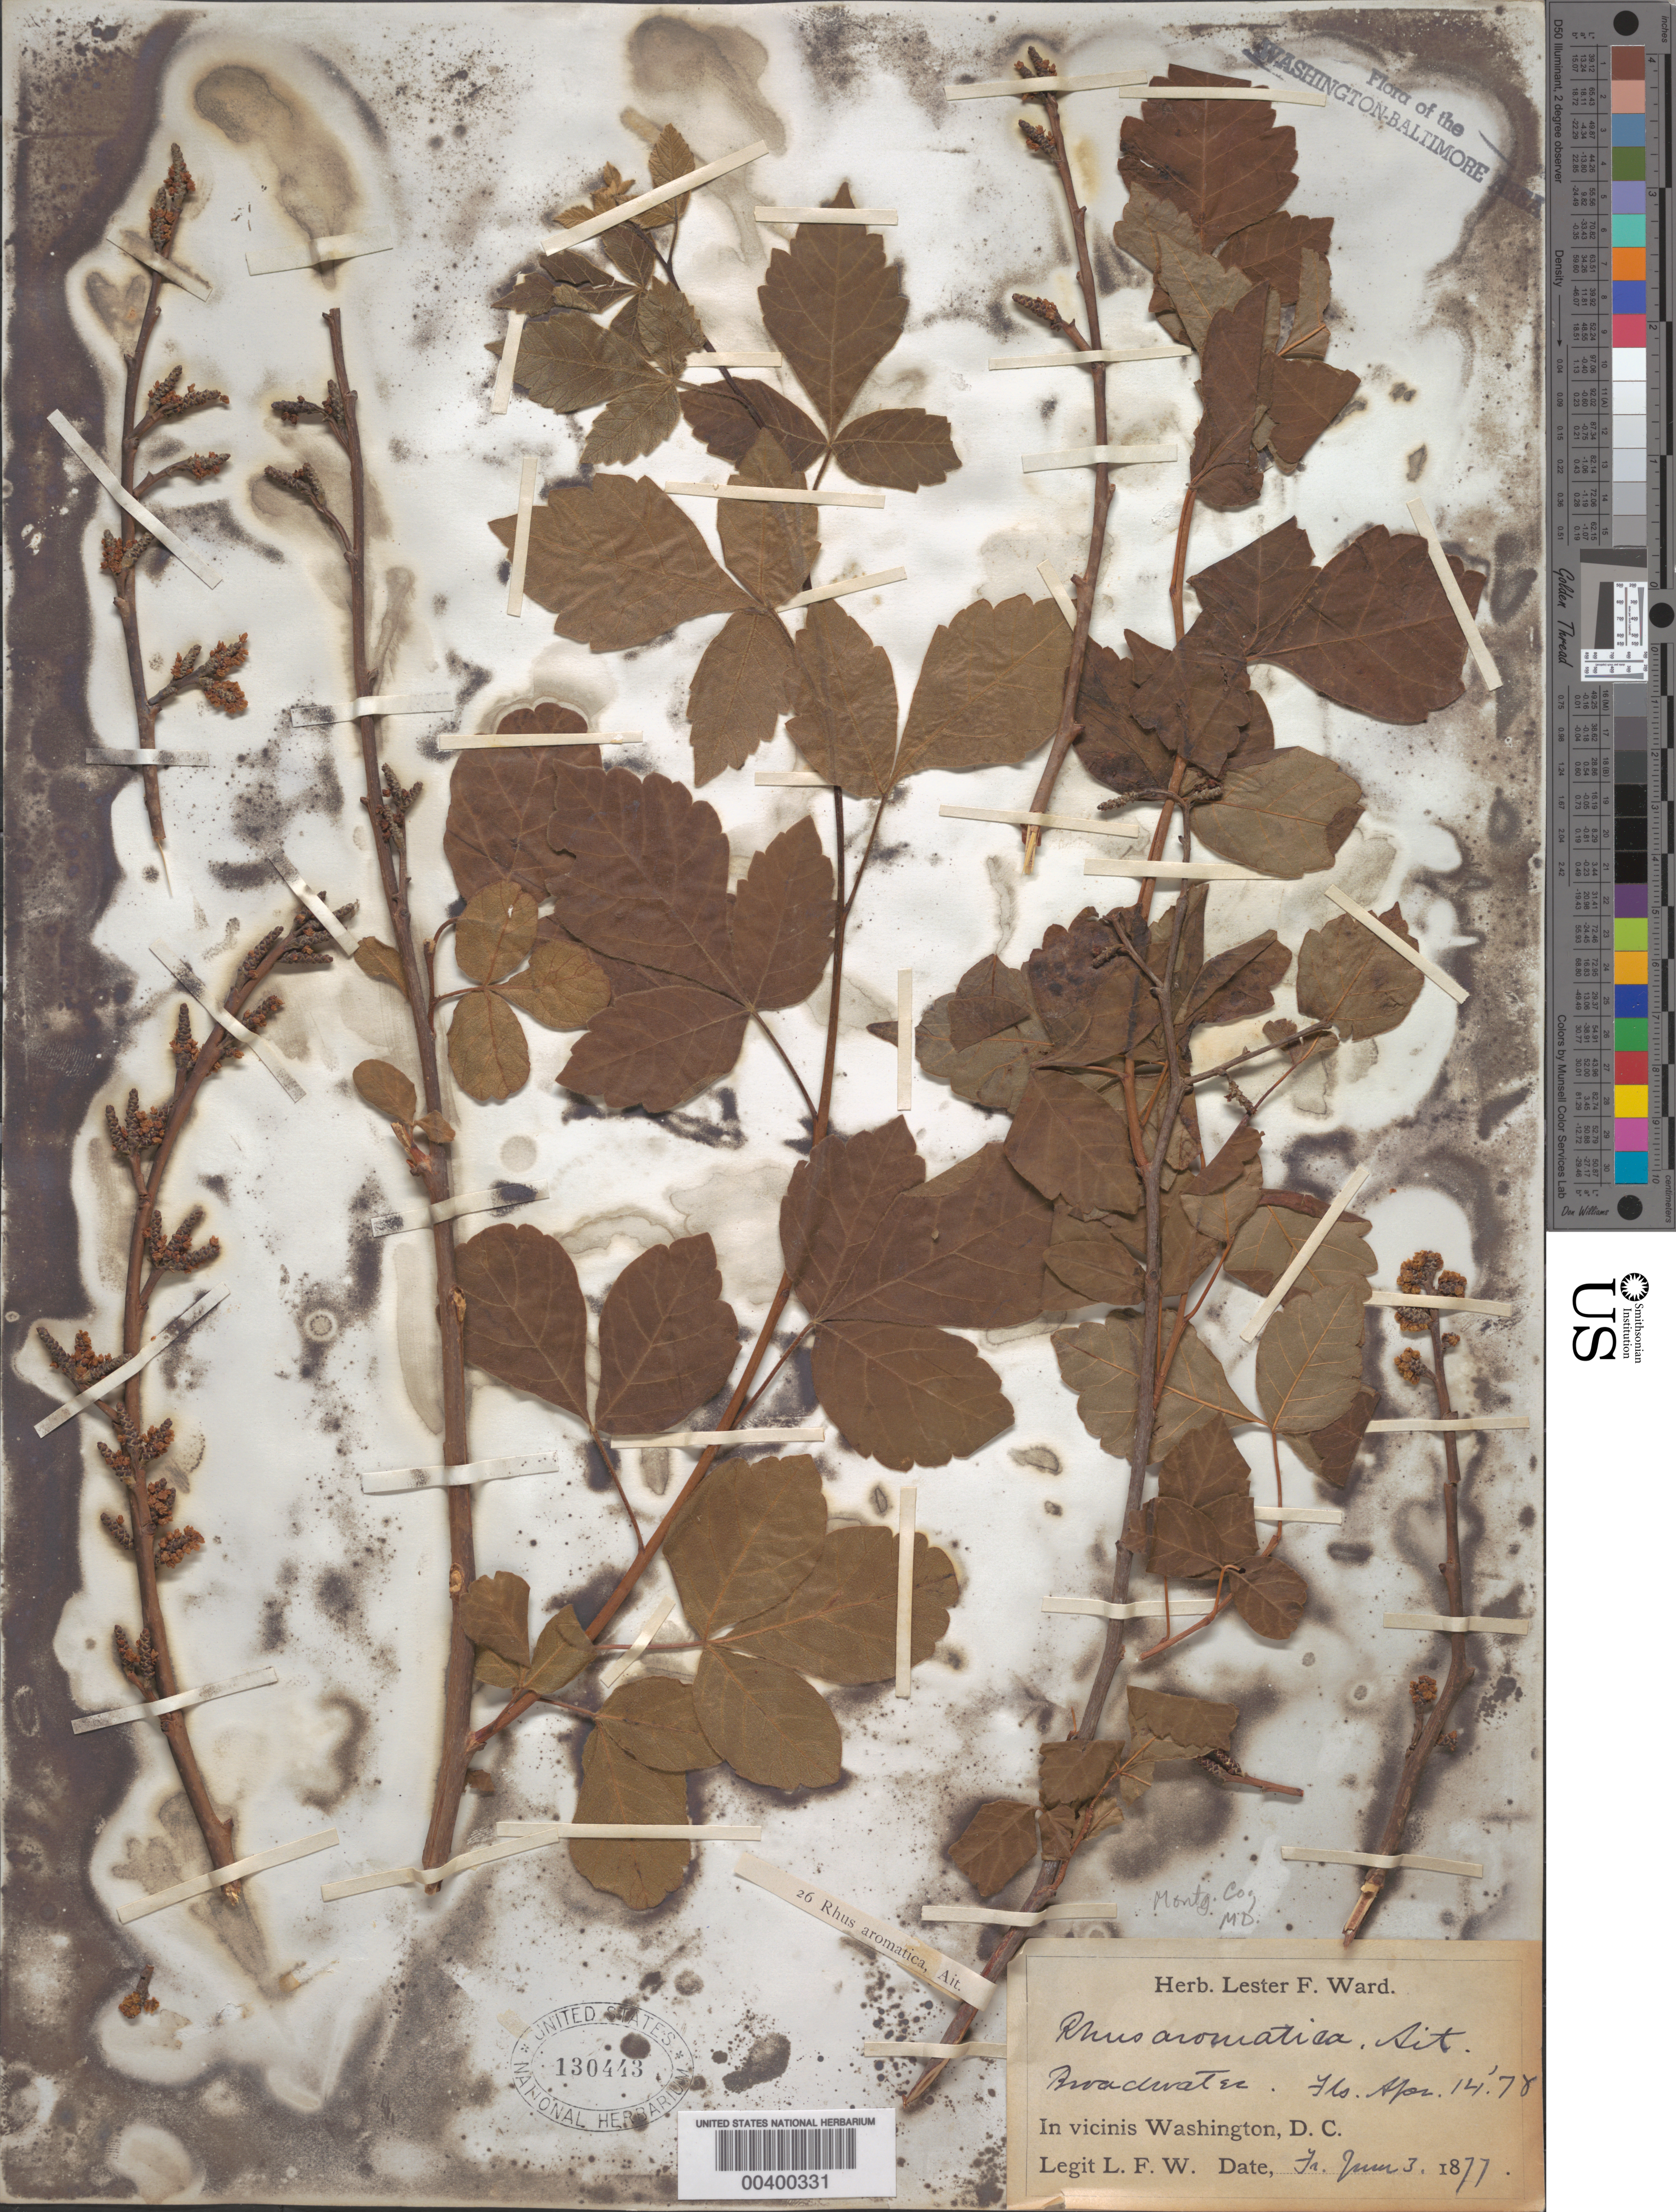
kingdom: Plantae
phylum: Tracheophyta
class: Magnoliopsida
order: Sapindales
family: Anacardiaceae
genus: Rhus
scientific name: Rhus aromatica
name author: Aiton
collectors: E. L. Morris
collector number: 195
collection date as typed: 29 Jul 1899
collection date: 1899-07-29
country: United States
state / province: District of Columbia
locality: between Magruder and Benning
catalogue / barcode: US 641443